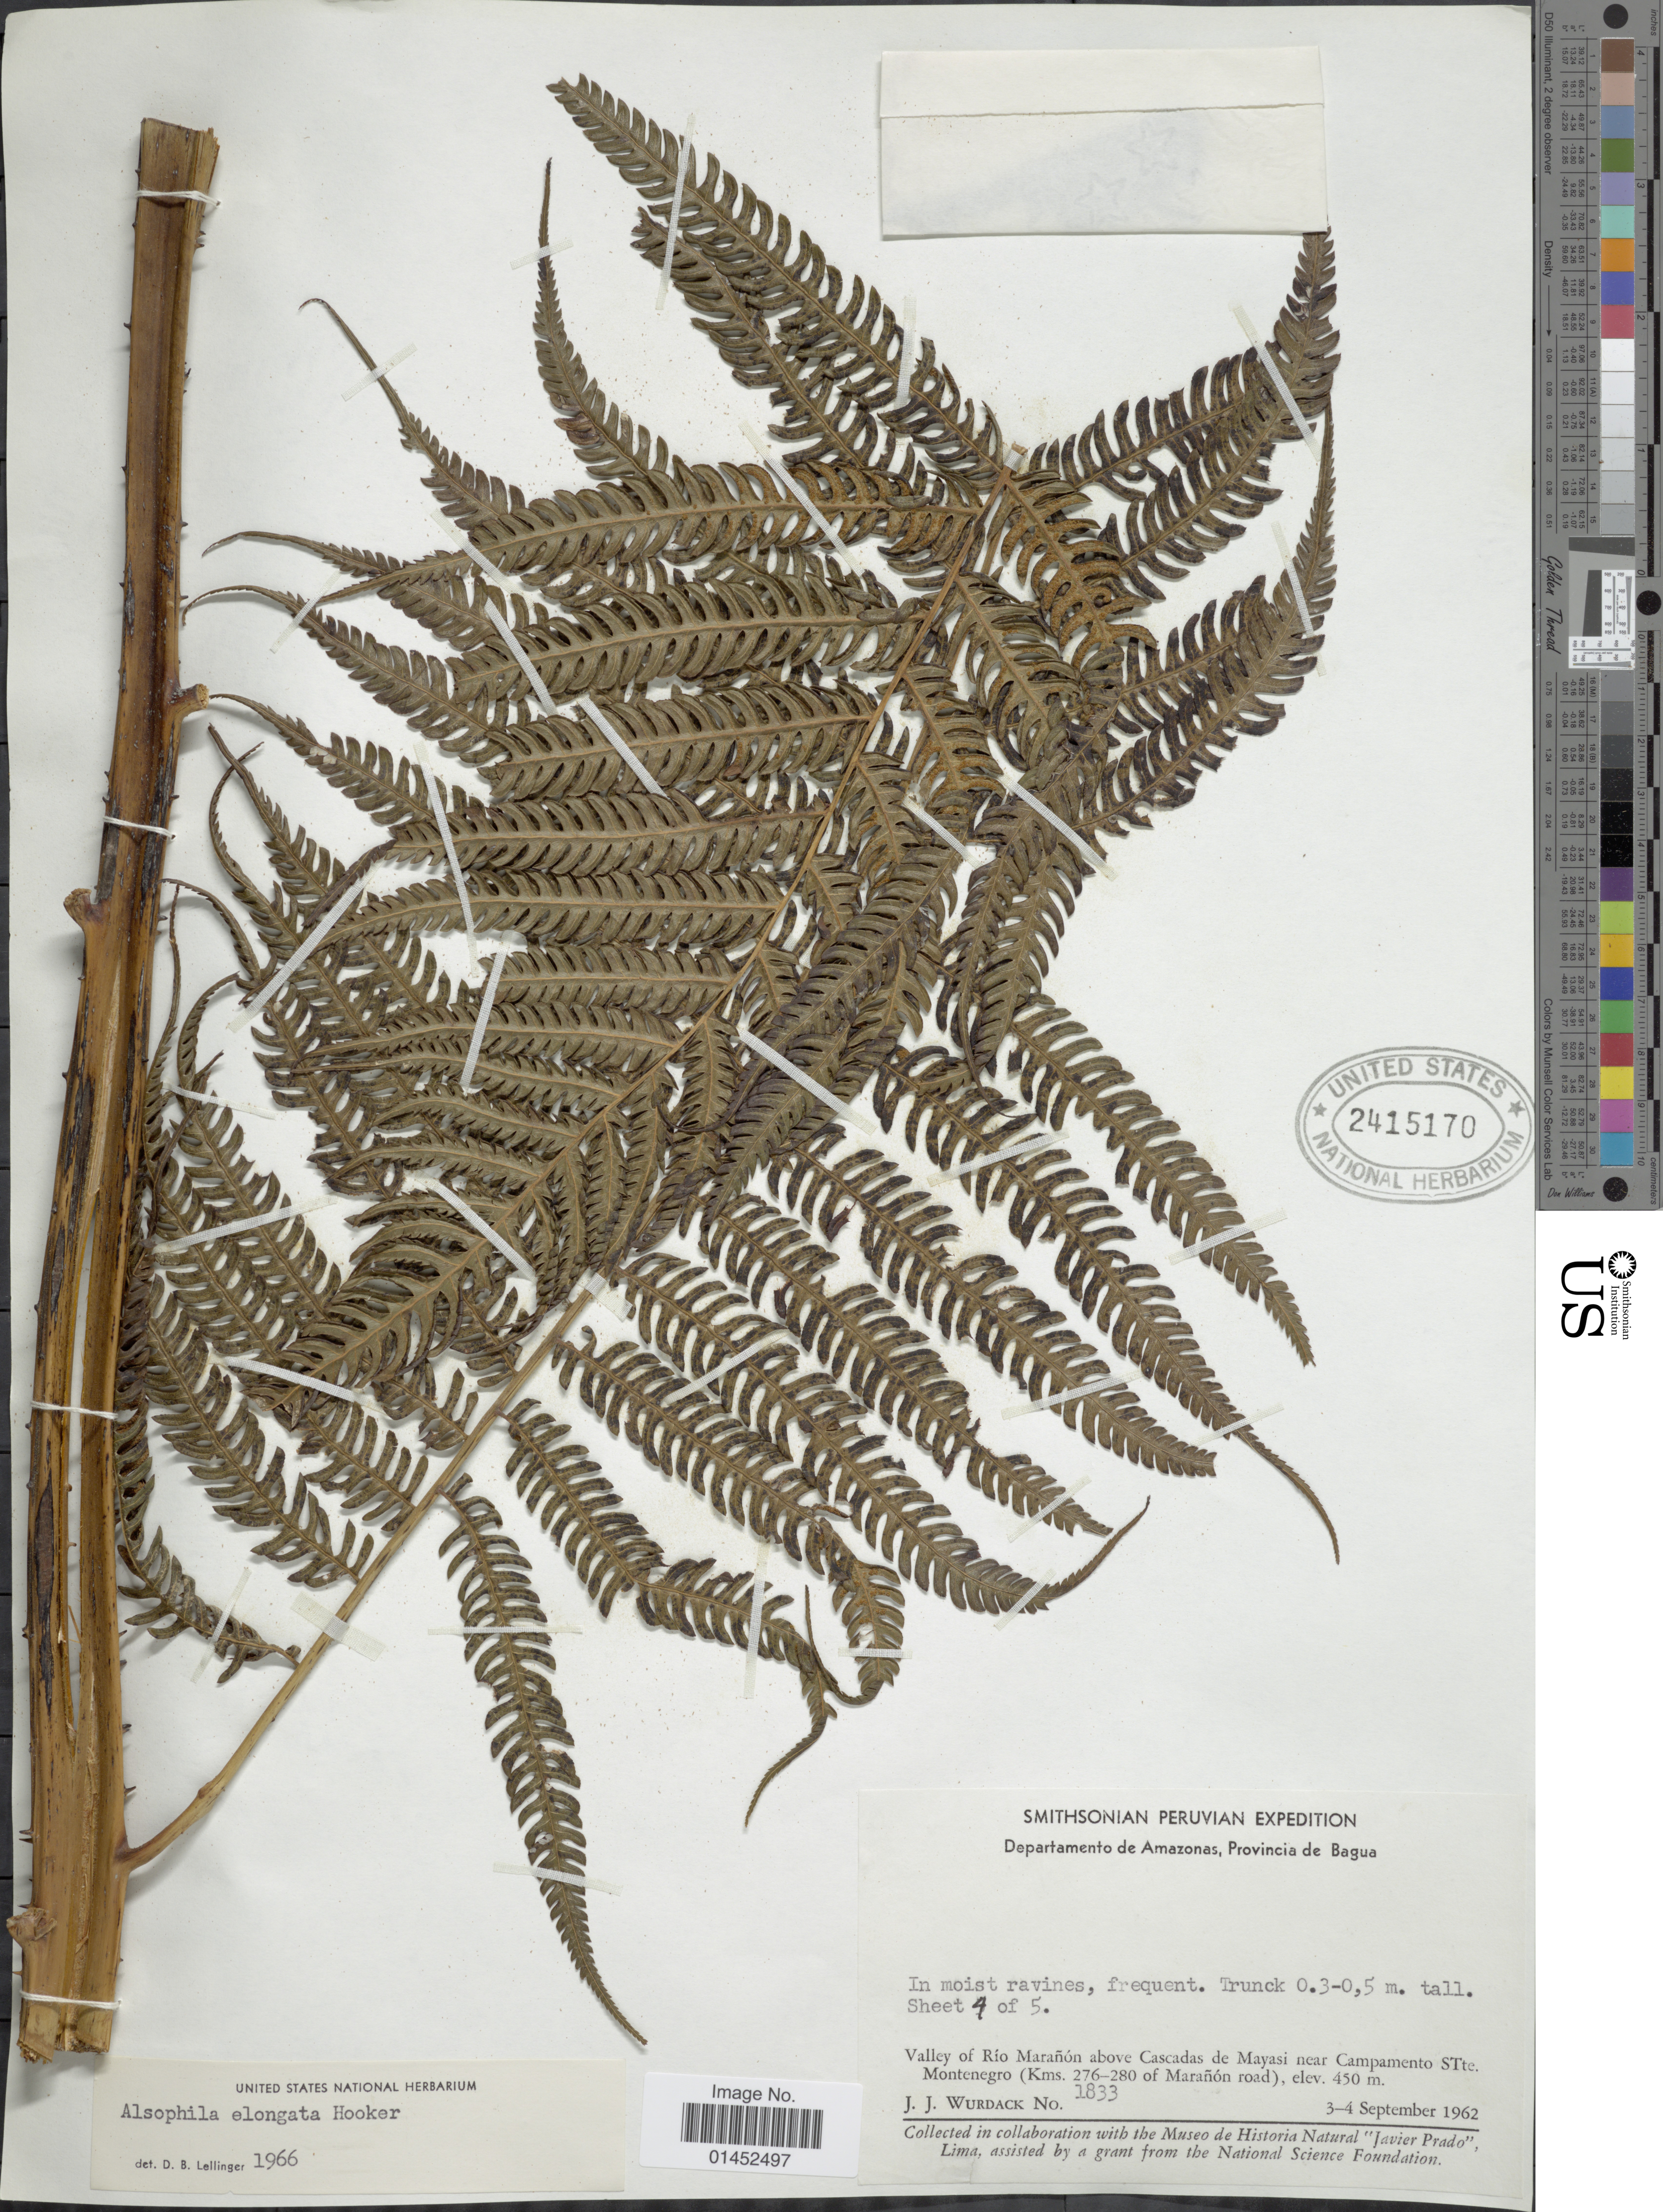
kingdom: Plantae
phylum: Tracheophyta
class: Polypodiopsida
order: Cyatheales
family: Cyatheaceae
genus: Cyathea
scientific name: Cyathea poeppigii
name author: (Hook.) Domin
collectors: J. J. Wurdack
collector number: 1833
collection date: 1962-09-03/1962-09-04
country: Peru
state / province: Amazonas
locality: Departamento de Amazonas, Provincia de Bagua, Valley of Río Marañón above Cascadas de Mayasi near Campamento STte Montenegro (Kms. 276-280 of Marañón road)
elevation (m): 450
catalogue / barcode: US 2415170